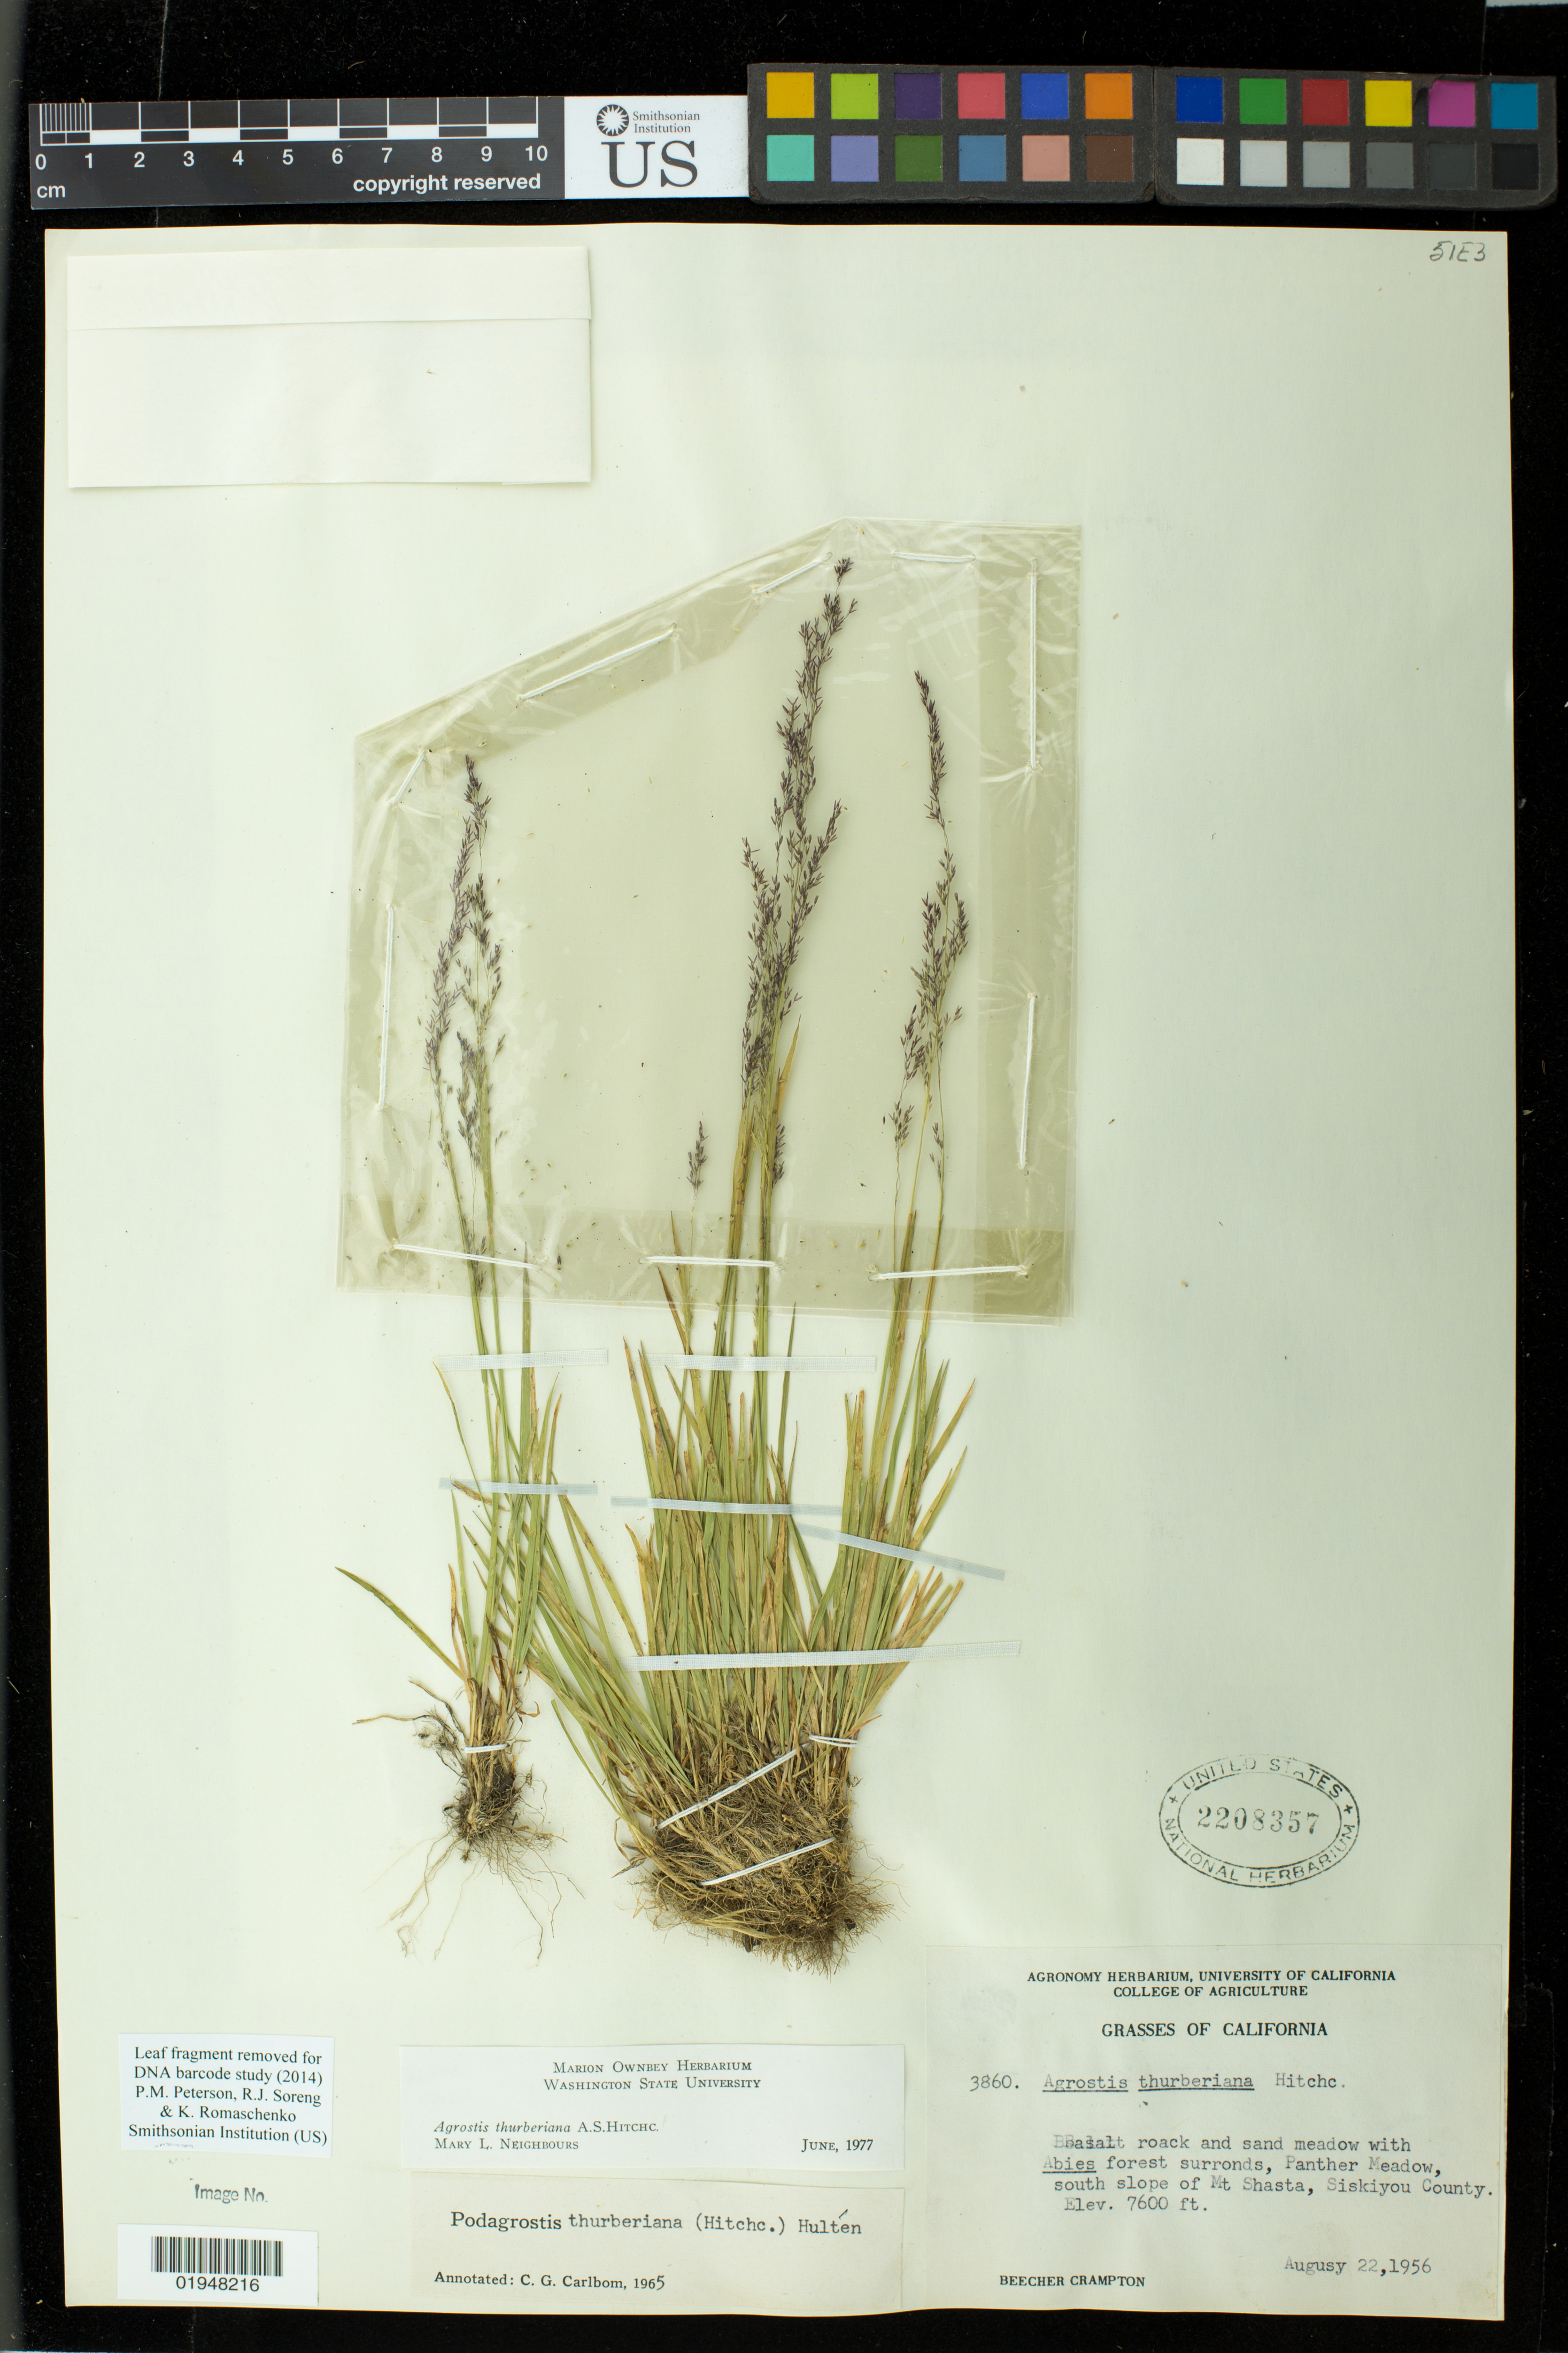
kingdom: Plantae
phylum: Tracheophyta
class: Liliopsida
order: Poales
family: Poaceae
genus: Podagrostis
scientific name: Podagrostis thurberiana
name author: Hitchc.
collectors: B. Crampton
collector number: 3860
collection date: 1956-08-22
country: United States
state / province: California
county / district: Siskiyou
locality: Panther Meadow, south slope of Mt. Shasta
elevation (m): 2316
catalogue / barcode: US 2208357